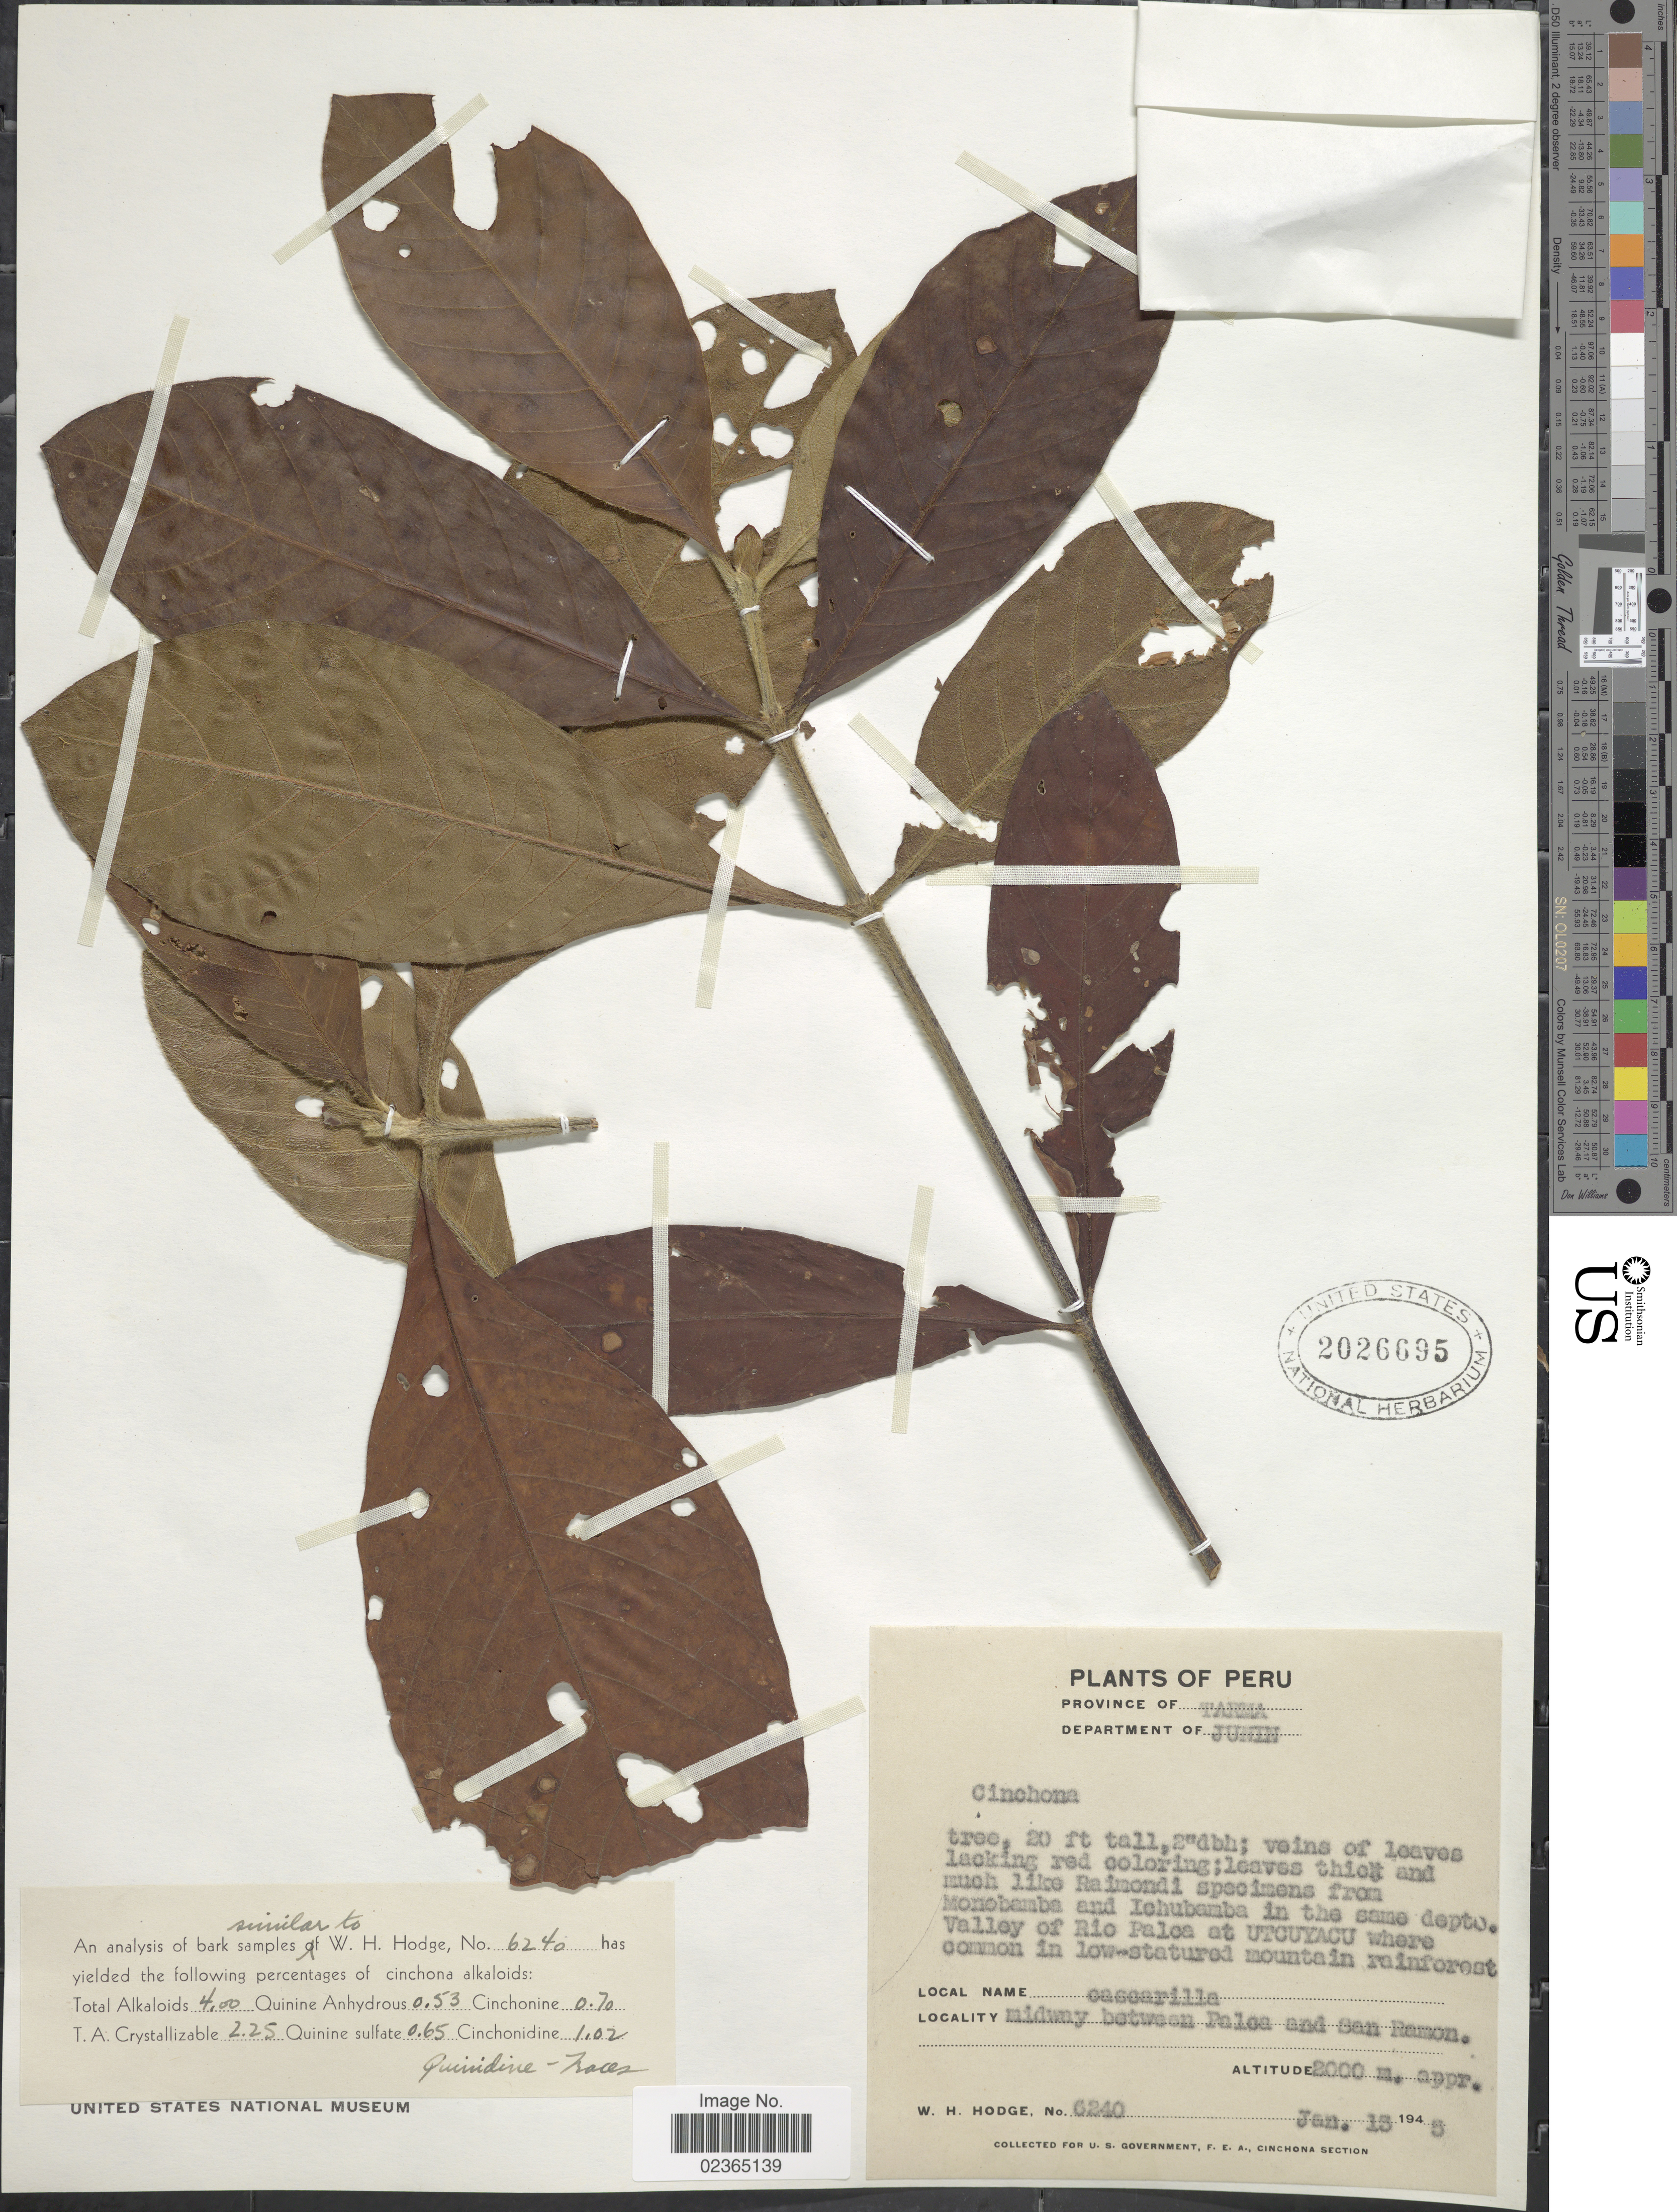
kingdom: Plantae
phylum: Tracheophyta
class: Magnoliopsida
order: Gentianales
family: Rubiaceae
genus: Cinchona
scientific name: Cinchona sp.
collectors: W. Hodge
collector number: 6240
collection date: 1945-01-13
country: Peru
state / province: Junín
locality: Province of Tarma, Monobamba and Ichubamba in the same depto. Valley of Rio Palca at Utcuyacu where common in low-statured mountain rainforest, midway between Palca and San Ramon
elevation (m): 2000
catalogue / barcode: US 2026695